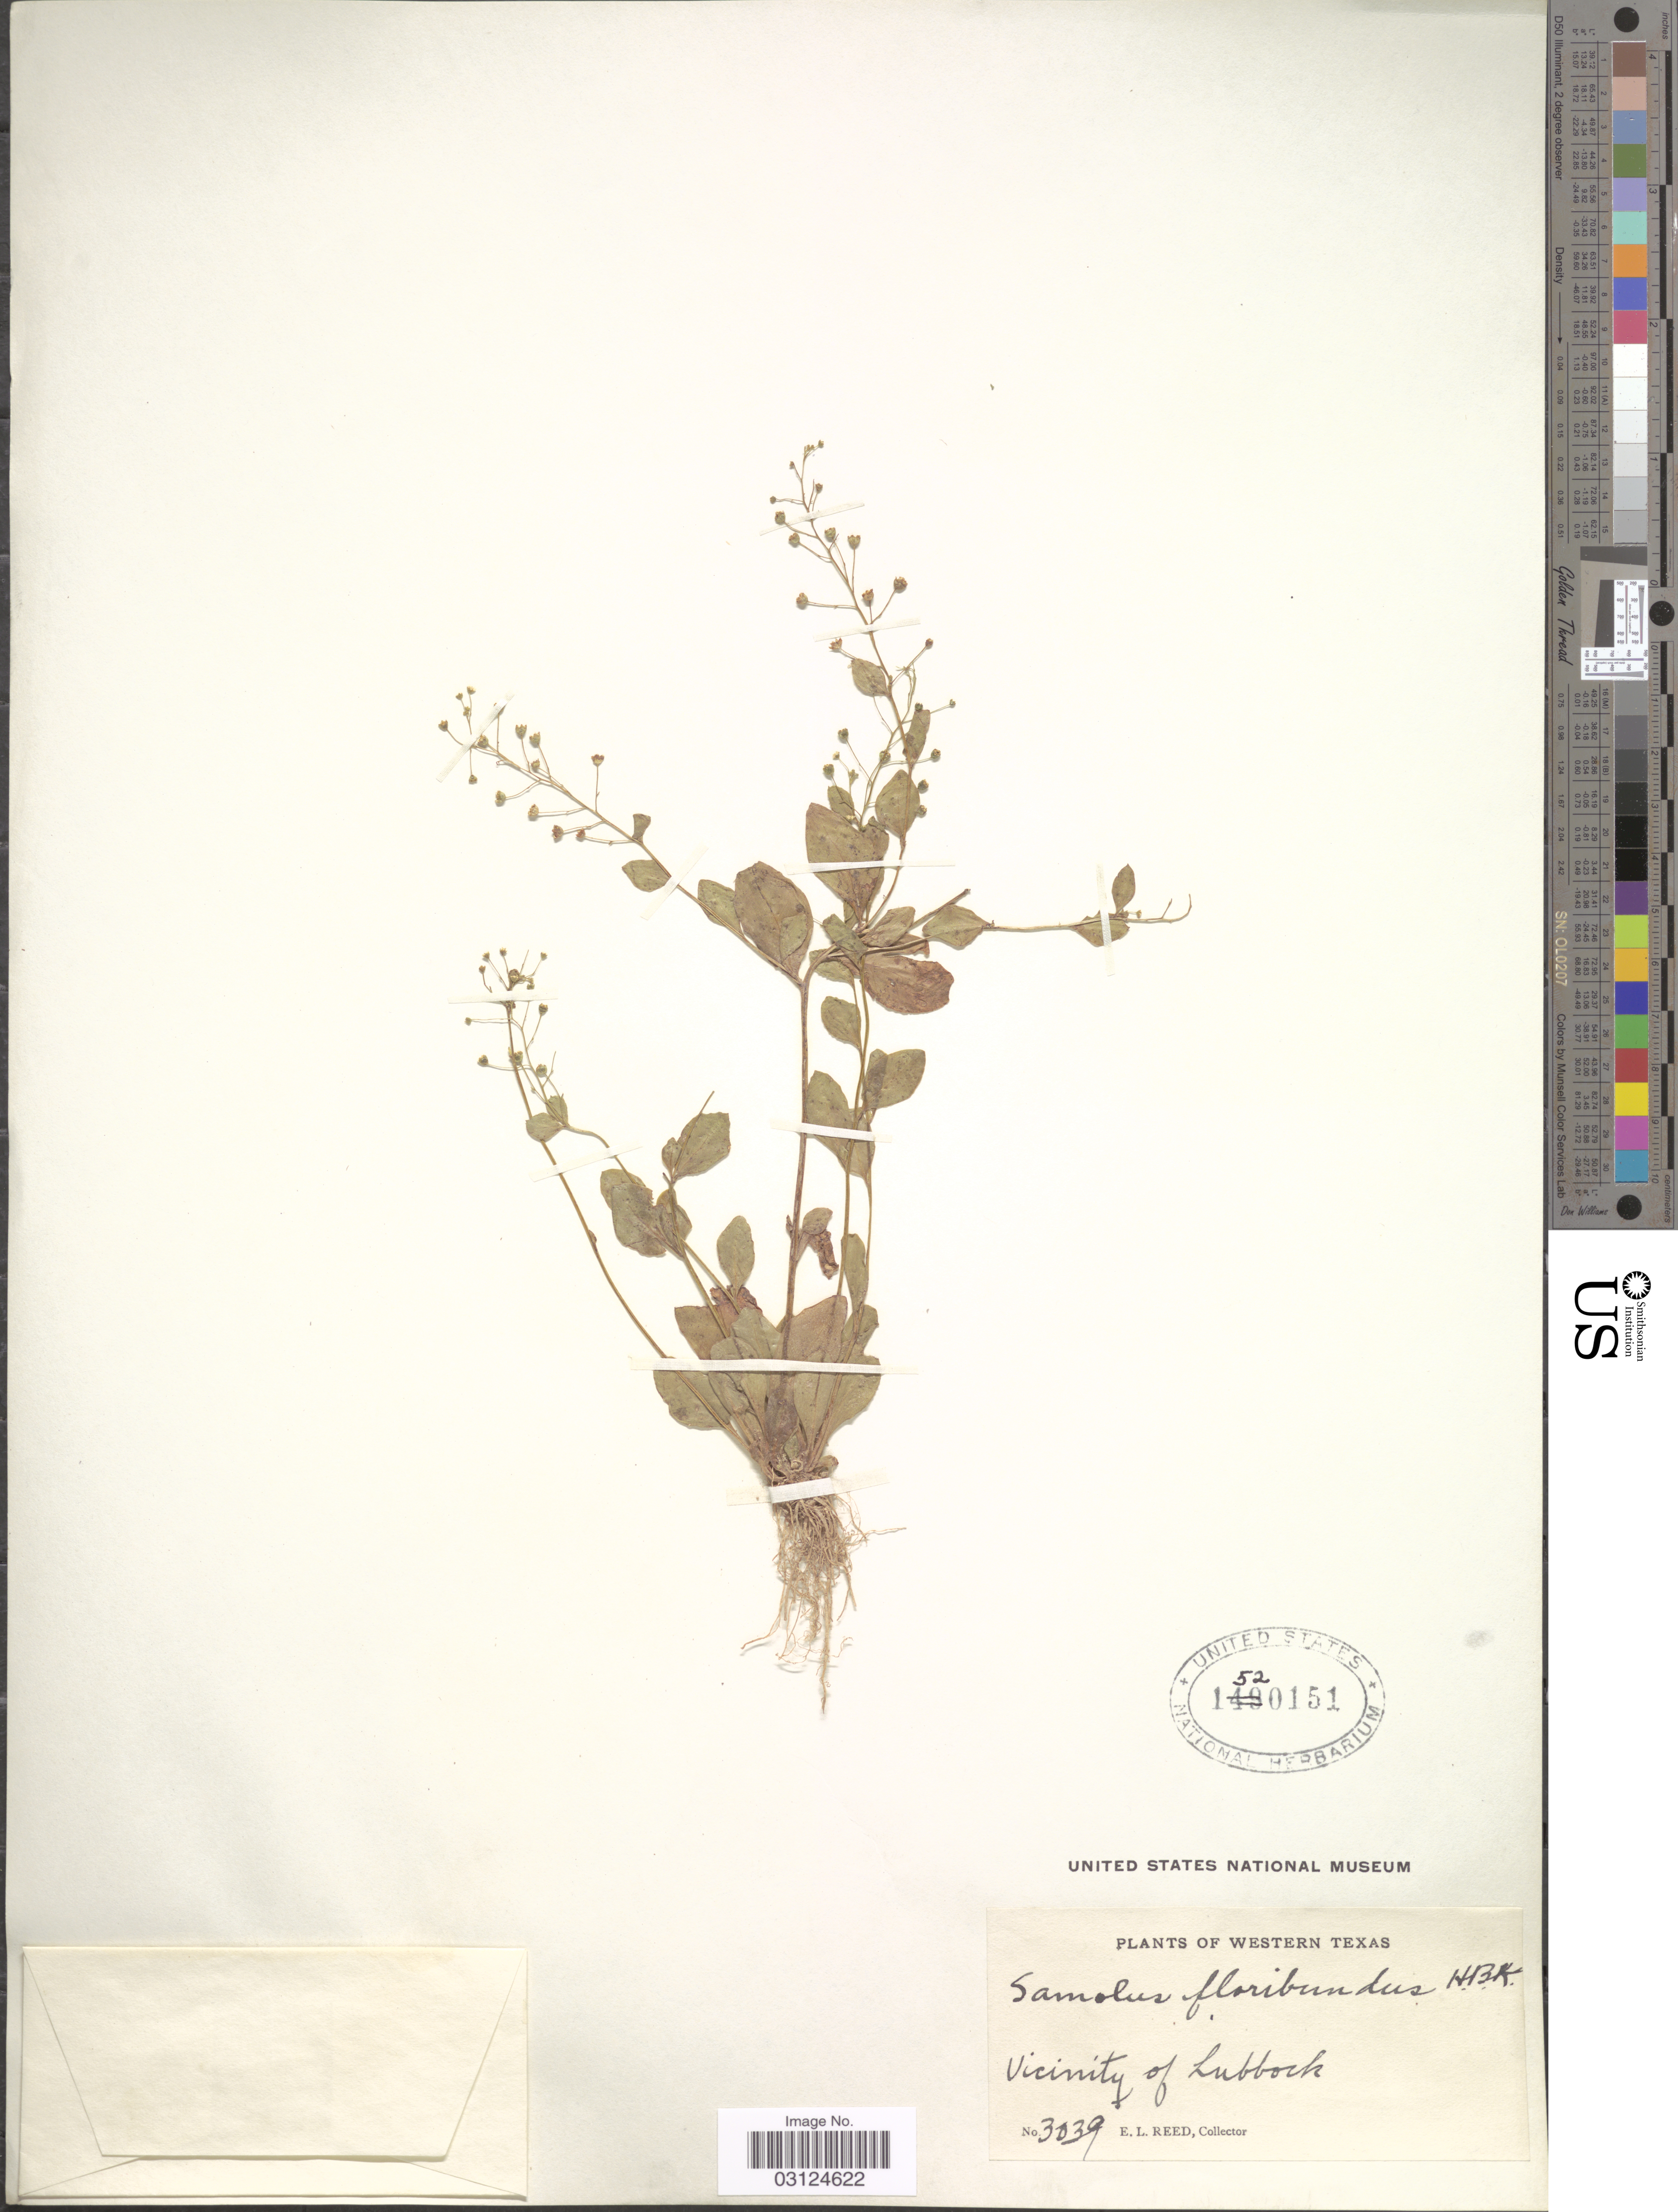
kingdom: Plantae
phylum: Tracheophyta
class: Magnoliopsida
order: Ericales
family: Primulaceae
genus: Samolus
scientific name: Samolus parviflorus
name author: Raf.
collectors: E. Reed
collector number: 3039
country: United States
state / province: Texas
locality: Western Texas. Vicinity of Lubbock.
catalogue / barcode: US 1520151